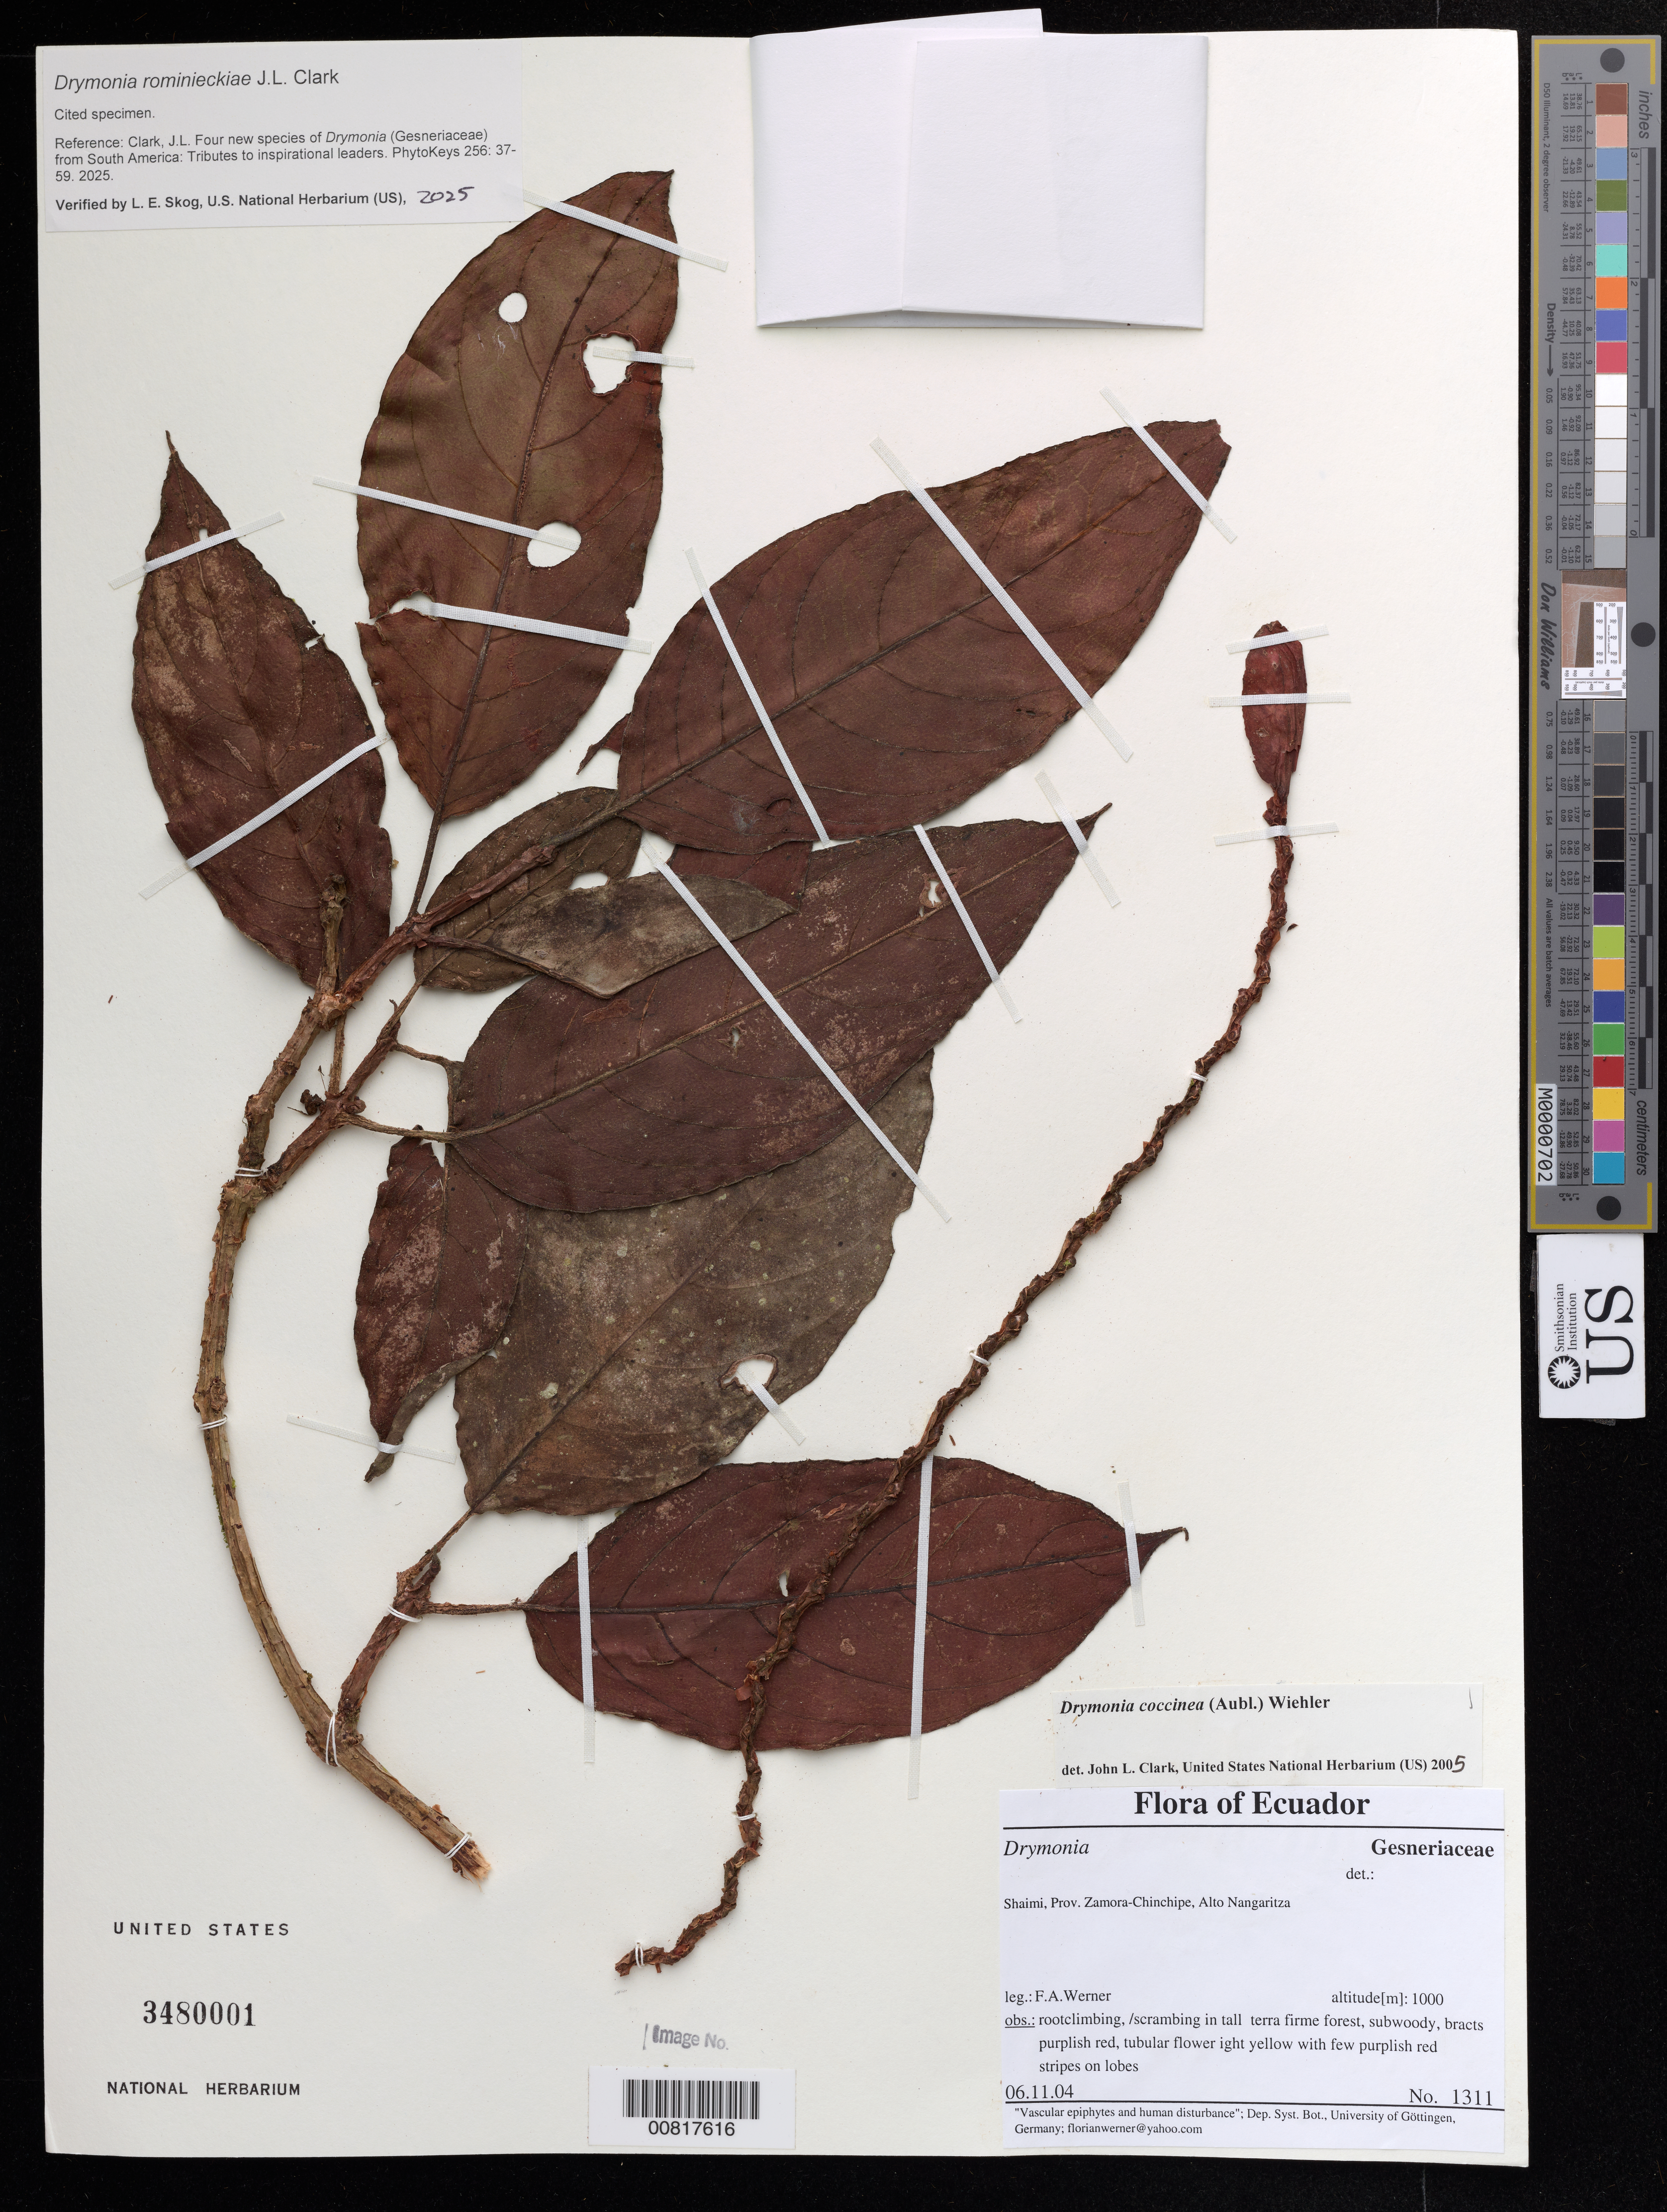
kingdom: Plantae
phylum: Tracheophyta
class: Magnoliopsida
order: Lamiales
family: Gesneriaceae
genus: Drymonia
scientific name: Drymonia rominieckiae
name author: J.L. Clark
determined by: Skog, Laurence E.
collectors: F. Werner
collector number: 1311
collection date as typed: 06 Nov 2004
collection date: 2004-11-06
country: Ecuador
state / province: Zamora-Chinchipe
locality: Shaimi, Prov. Zamora-Chinchipe, Alto Nangaritza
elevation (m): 1000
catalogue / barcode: US 3480001